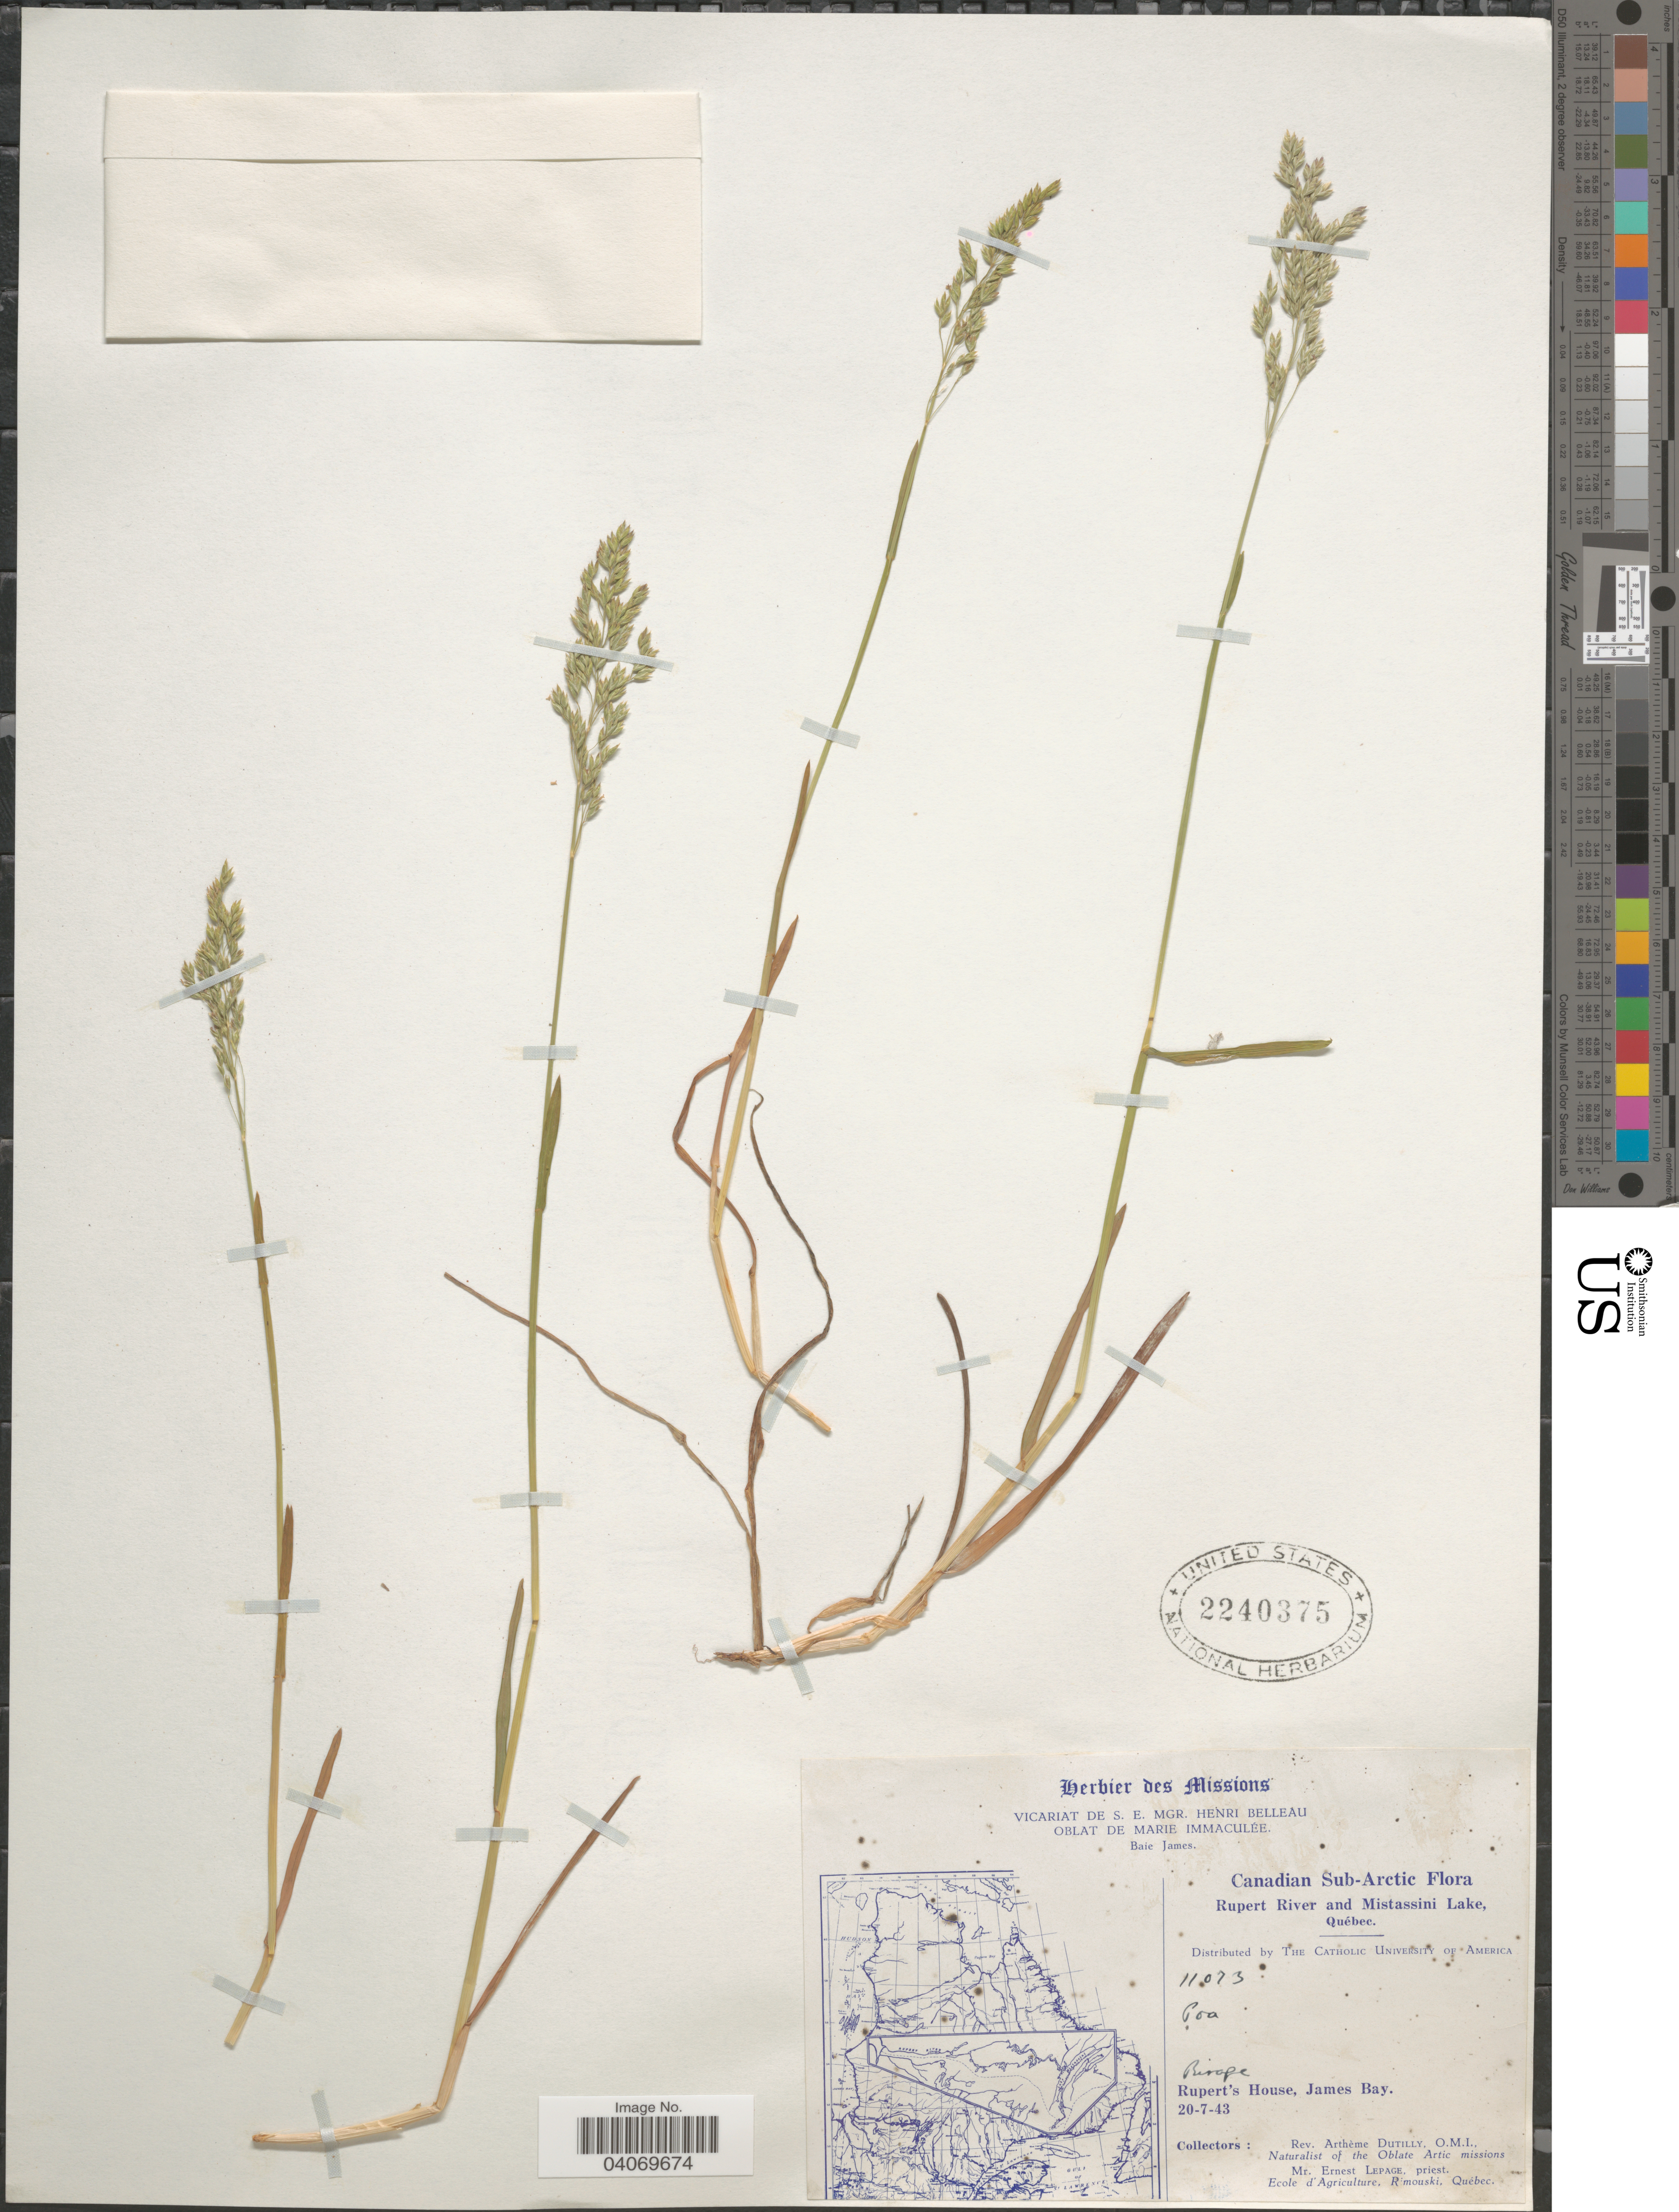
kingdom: Plantae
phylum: Tracheophyta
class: Liliopsida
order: Poales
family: Poaceae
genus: Poa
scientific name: Poa sp.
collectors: P. Dutilly & E. Lepage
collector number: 11073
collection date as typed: Transcribed d/m/y: 20/7/43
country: Canada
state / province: Quebec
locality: Herbier des Missions. Baie James [unsure placement]. Canadian Sub-Arctic. Rupert River and Mistassini Lake. Rupert's House, James Bay. Naturalist of the Oblate Arctic missions.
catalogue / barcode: US 2240375